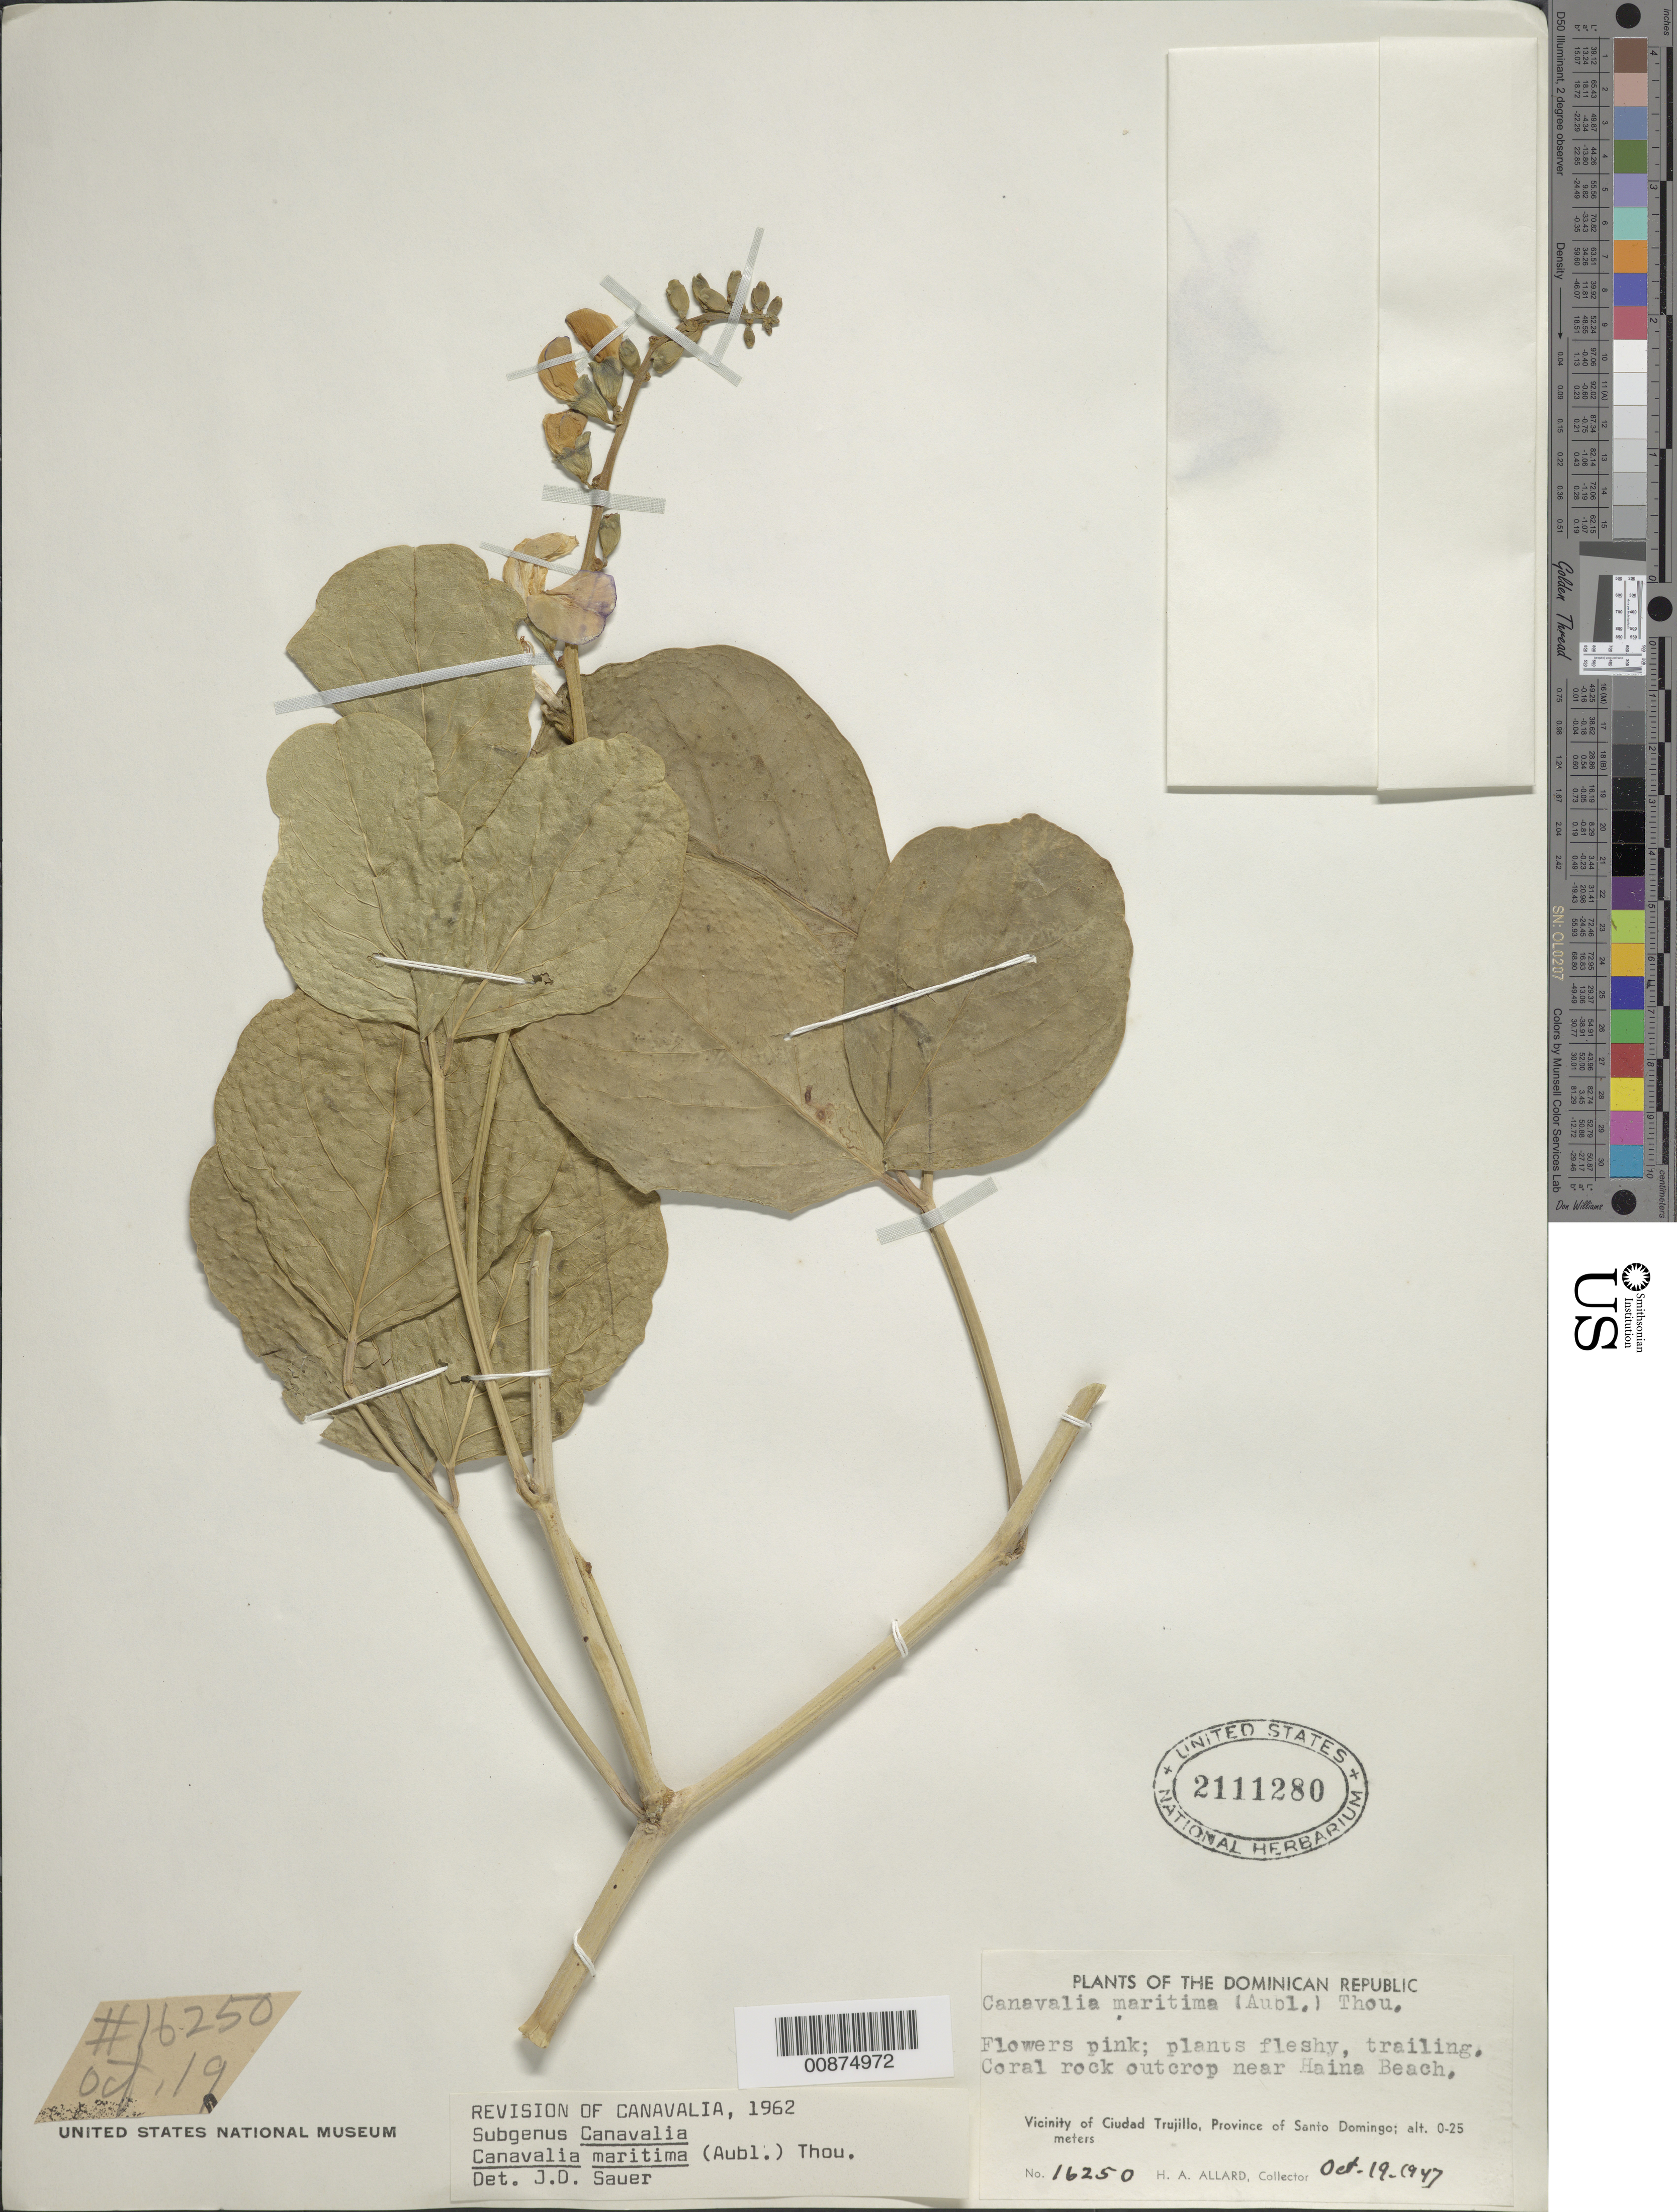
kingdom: Plantae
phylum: Tracheophyta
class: Magnoliopsida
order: Fabales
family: Fabaceae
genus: Canavalia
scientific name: Canavalia rosea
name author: (Sw.) DC.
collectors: H. A. Allard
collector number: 16250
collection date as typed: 19 Oct 1947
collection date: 1947-10-19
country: Dominican Republic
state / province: Distrito Nacional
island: Hispaniola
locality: Vicinity of Ciudad Trujillo, Province of Santo Domingo (obsolete). Near Haina Beach.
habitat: Coral rock outcrop near beach.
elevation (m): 0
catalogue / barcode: US 2111280